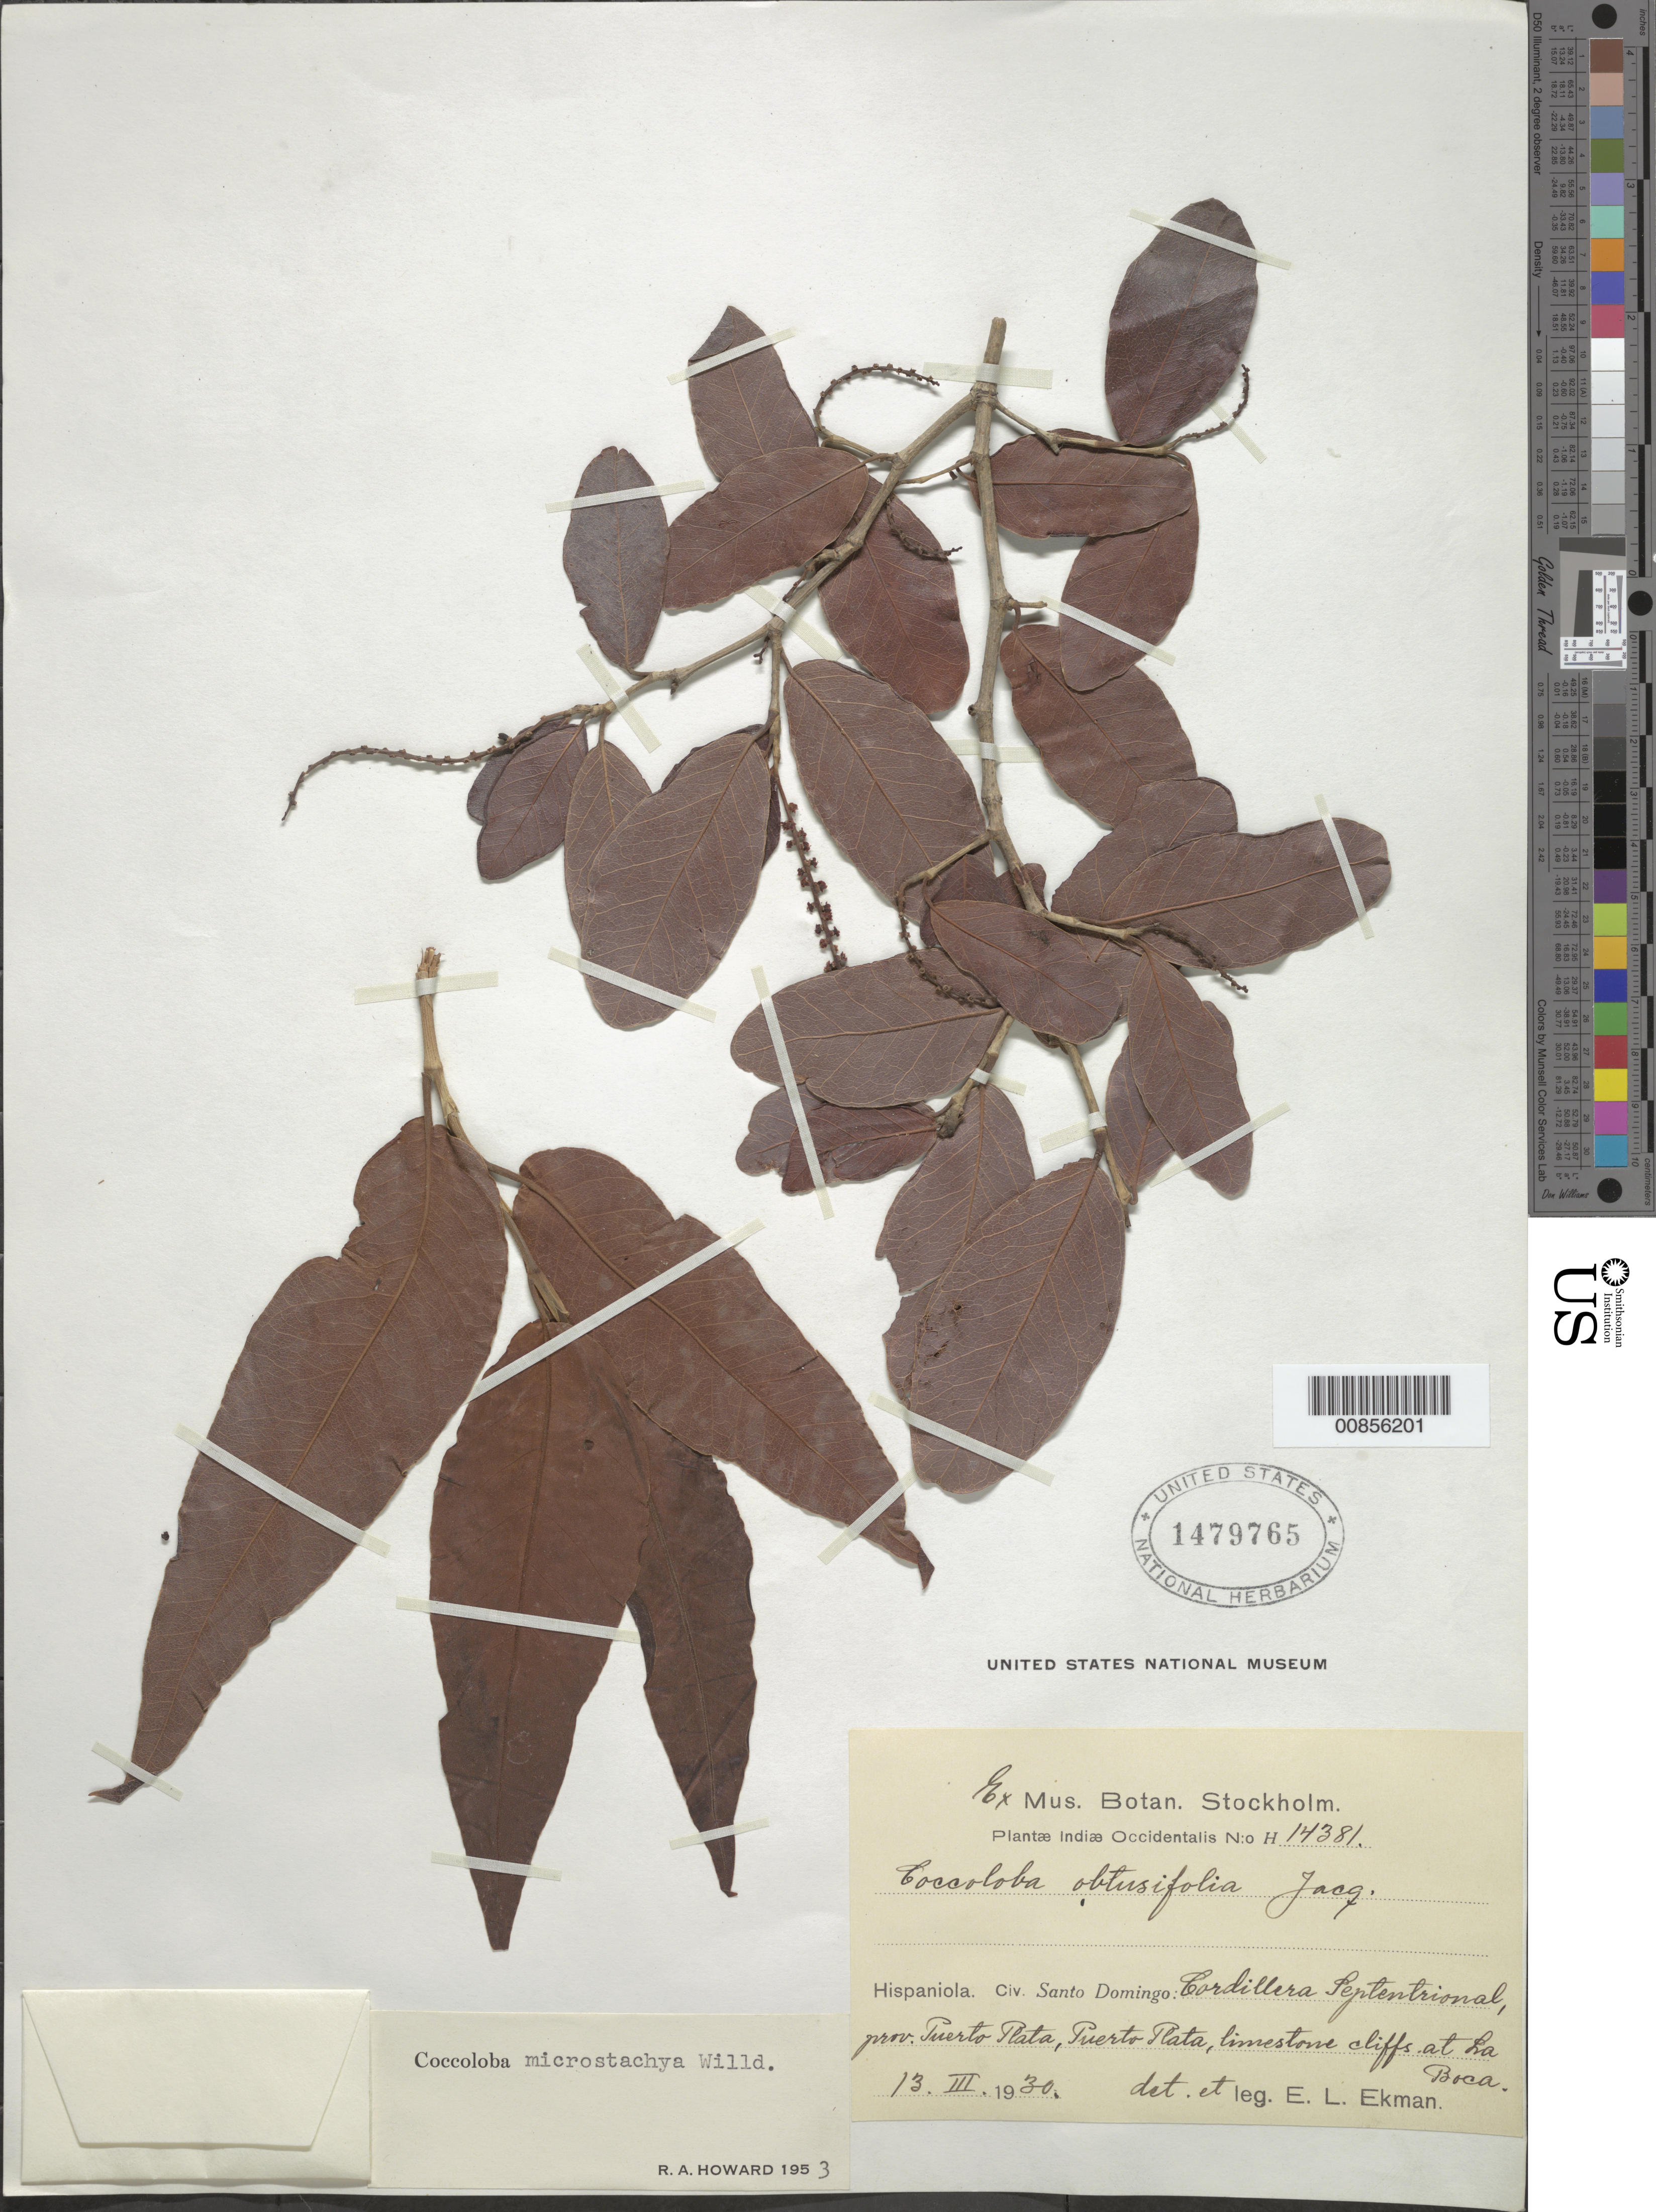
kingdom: Plantae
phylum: Tracheophyta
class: Magnoliopsida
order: Caryophyllales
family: Polygonaceae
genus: Coccoloba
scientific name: Coccoloba microstachya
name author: Willd.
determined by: Howard, R. A.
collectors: E. L. Ekman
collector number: H 14381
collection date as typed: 13 Mar 1930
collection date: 1930-03-13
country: Dominican Republic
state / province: Puerto Plata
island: Hispaniola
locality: Cordillera Septentrional, Puerto Plata, at La Boca.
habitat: Limestone cliffs.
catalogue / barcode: US 1479765